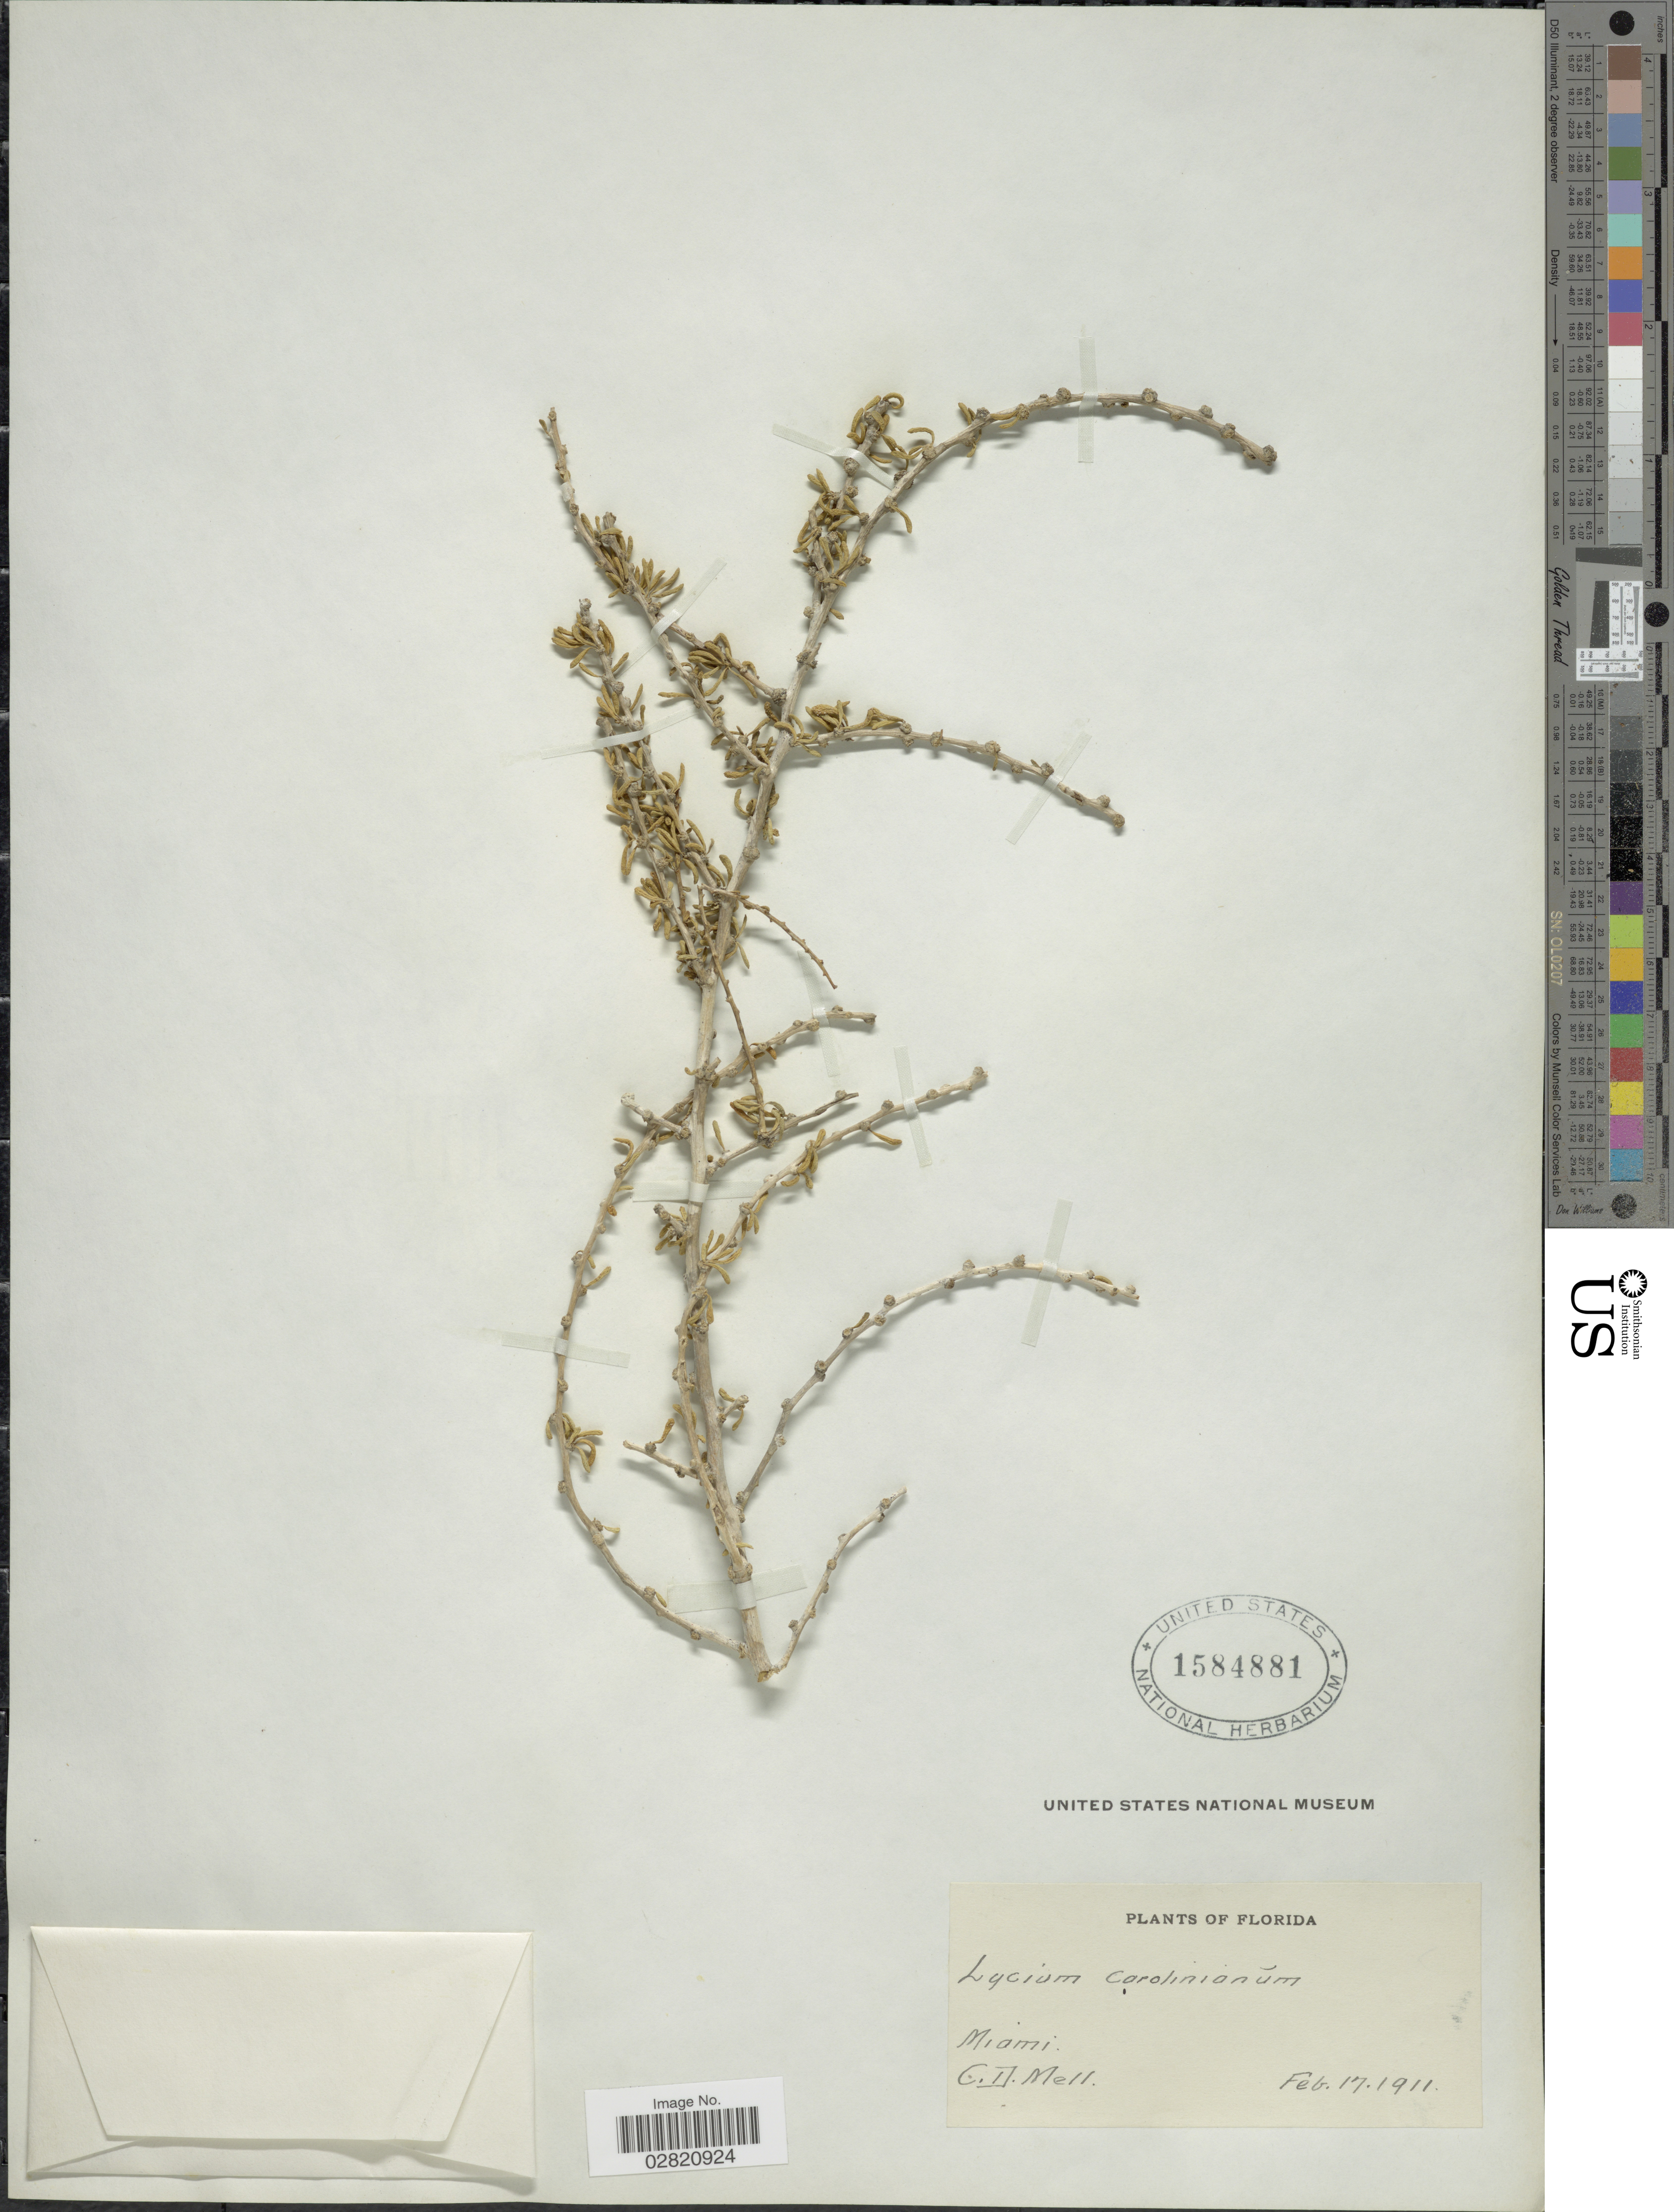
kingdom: Plantae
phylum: Tracheophyta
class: Magnoliopsida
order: Solanales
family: Solanaceae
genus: Lycium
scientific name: Lycium carolinianum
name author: Walter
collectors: C. D. Mell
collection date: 1911-02-17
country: United States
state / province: Florida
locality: Miami.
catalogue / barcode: US 1584881